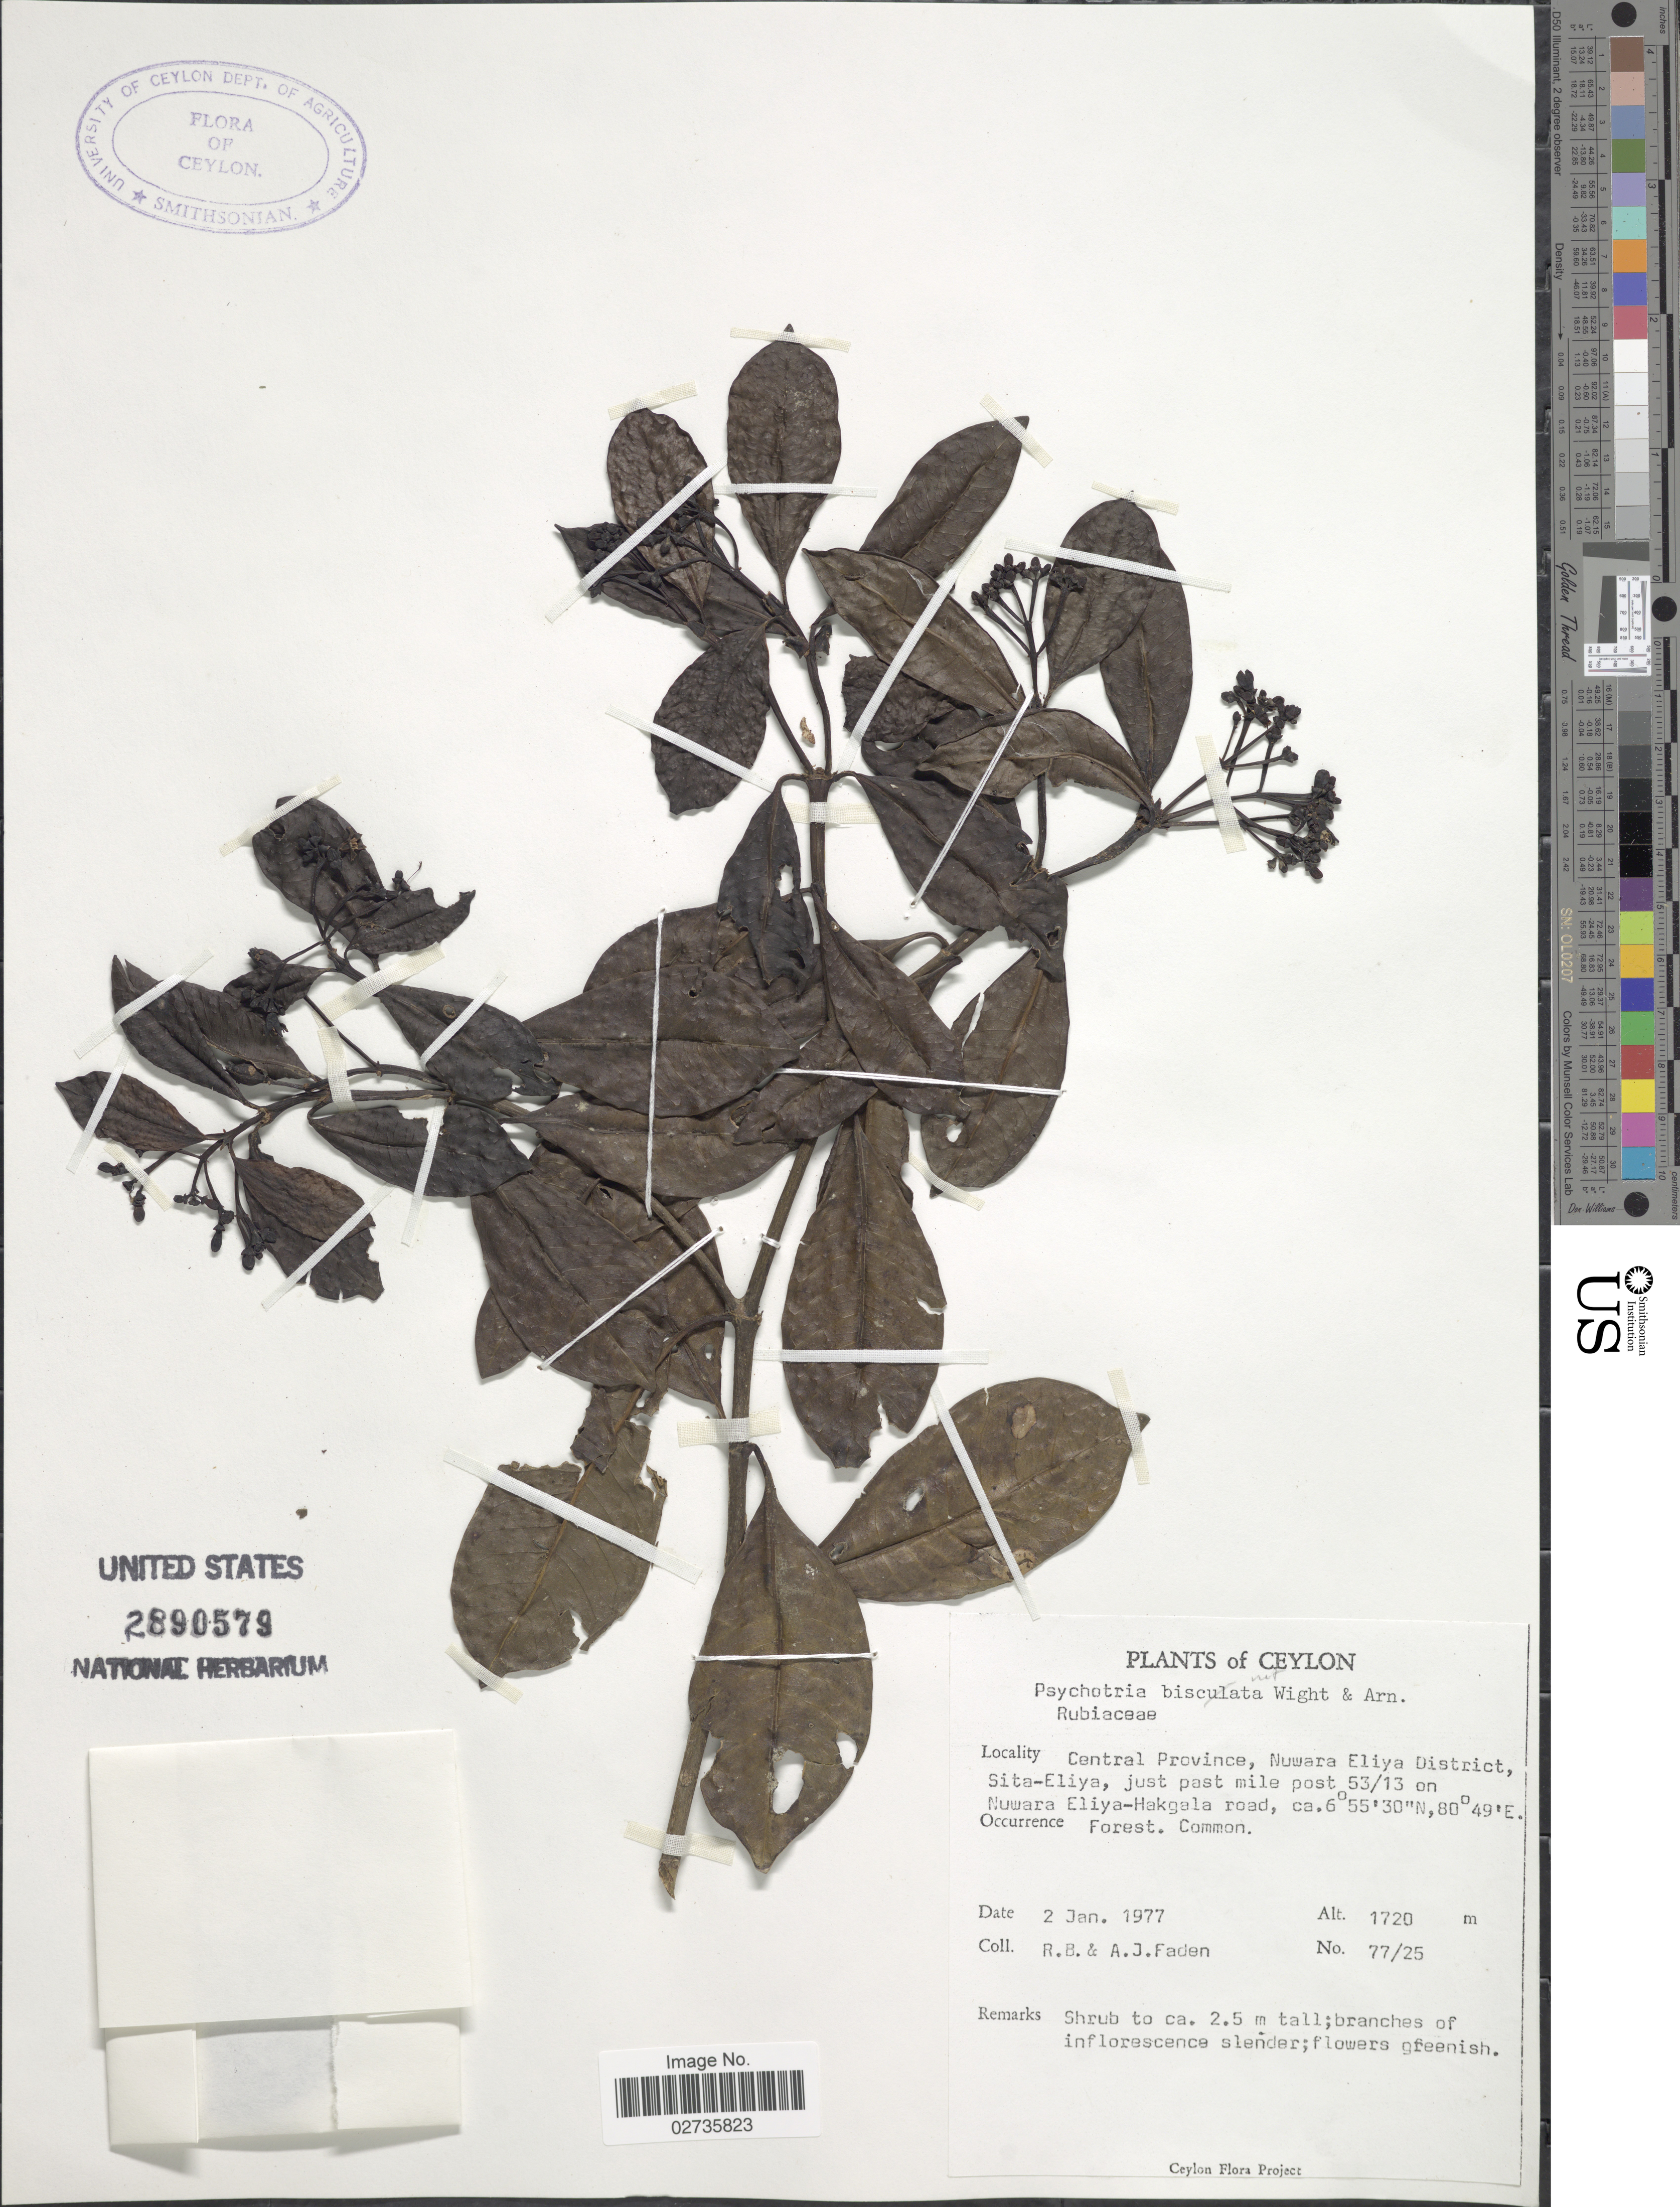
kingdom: Plantae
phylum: Tracheophyta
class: Magnoliopsida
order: Gentianales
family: Rubiaceae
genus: Psychotria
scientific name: Psychotria zeylanica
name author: Sohmer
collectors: R. B. Faden & A. J. Faden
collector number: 77/25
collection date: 1977-01-02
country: Sri Lanka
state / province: Central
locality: Ceylon, Nuwara Eliya District, Sita-Eliya, just past mile post 53/13 on Nuwara Eliya-Hakgala road, Forest. Common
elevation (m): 1720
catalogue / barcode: US 2890579